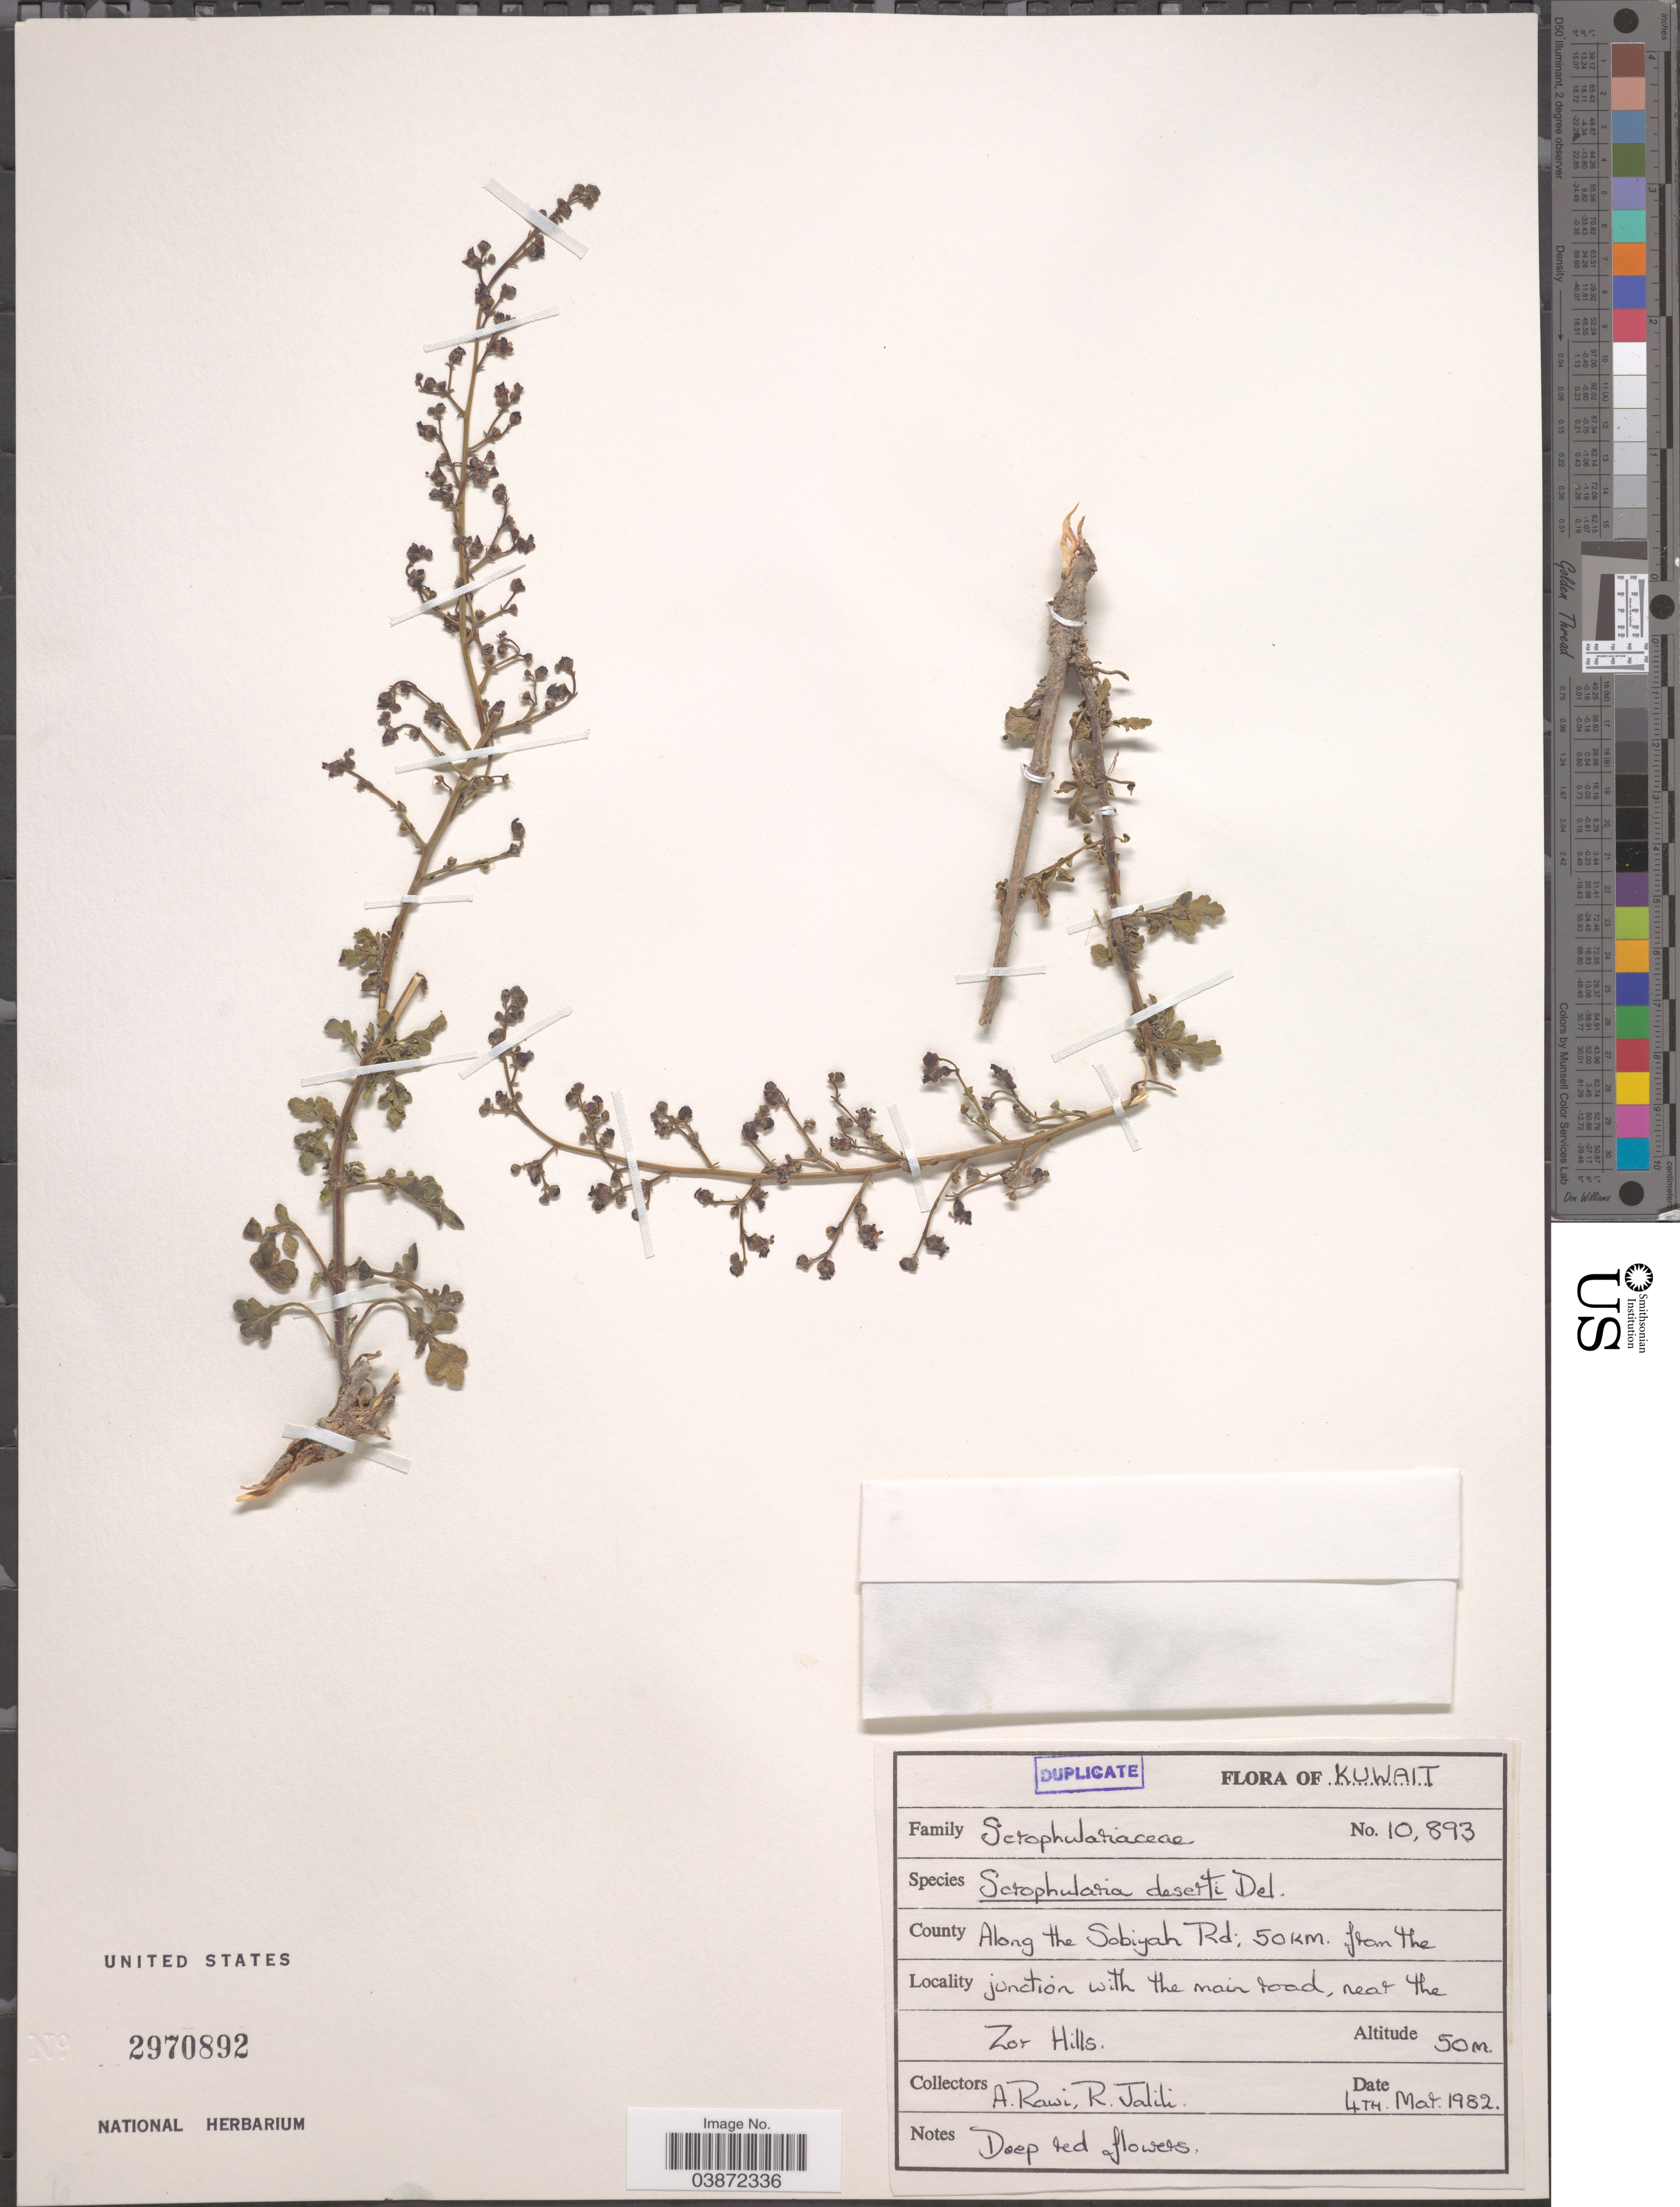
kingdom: Plantae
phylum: Tracheophyta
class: Magnoliopsida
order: Lamiales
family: Scrophulariaceae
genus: Scrophularia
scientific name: Scrophularia deserti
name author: Delile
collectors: A. Rawi & R. Jalili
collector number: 10893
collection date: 1982-03-04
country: Kuwait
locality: County. Along the Sobiyah Rd; 50 km. from the junction with the main road, near the Zor Hills.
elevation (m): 50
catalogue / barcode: US 2970892